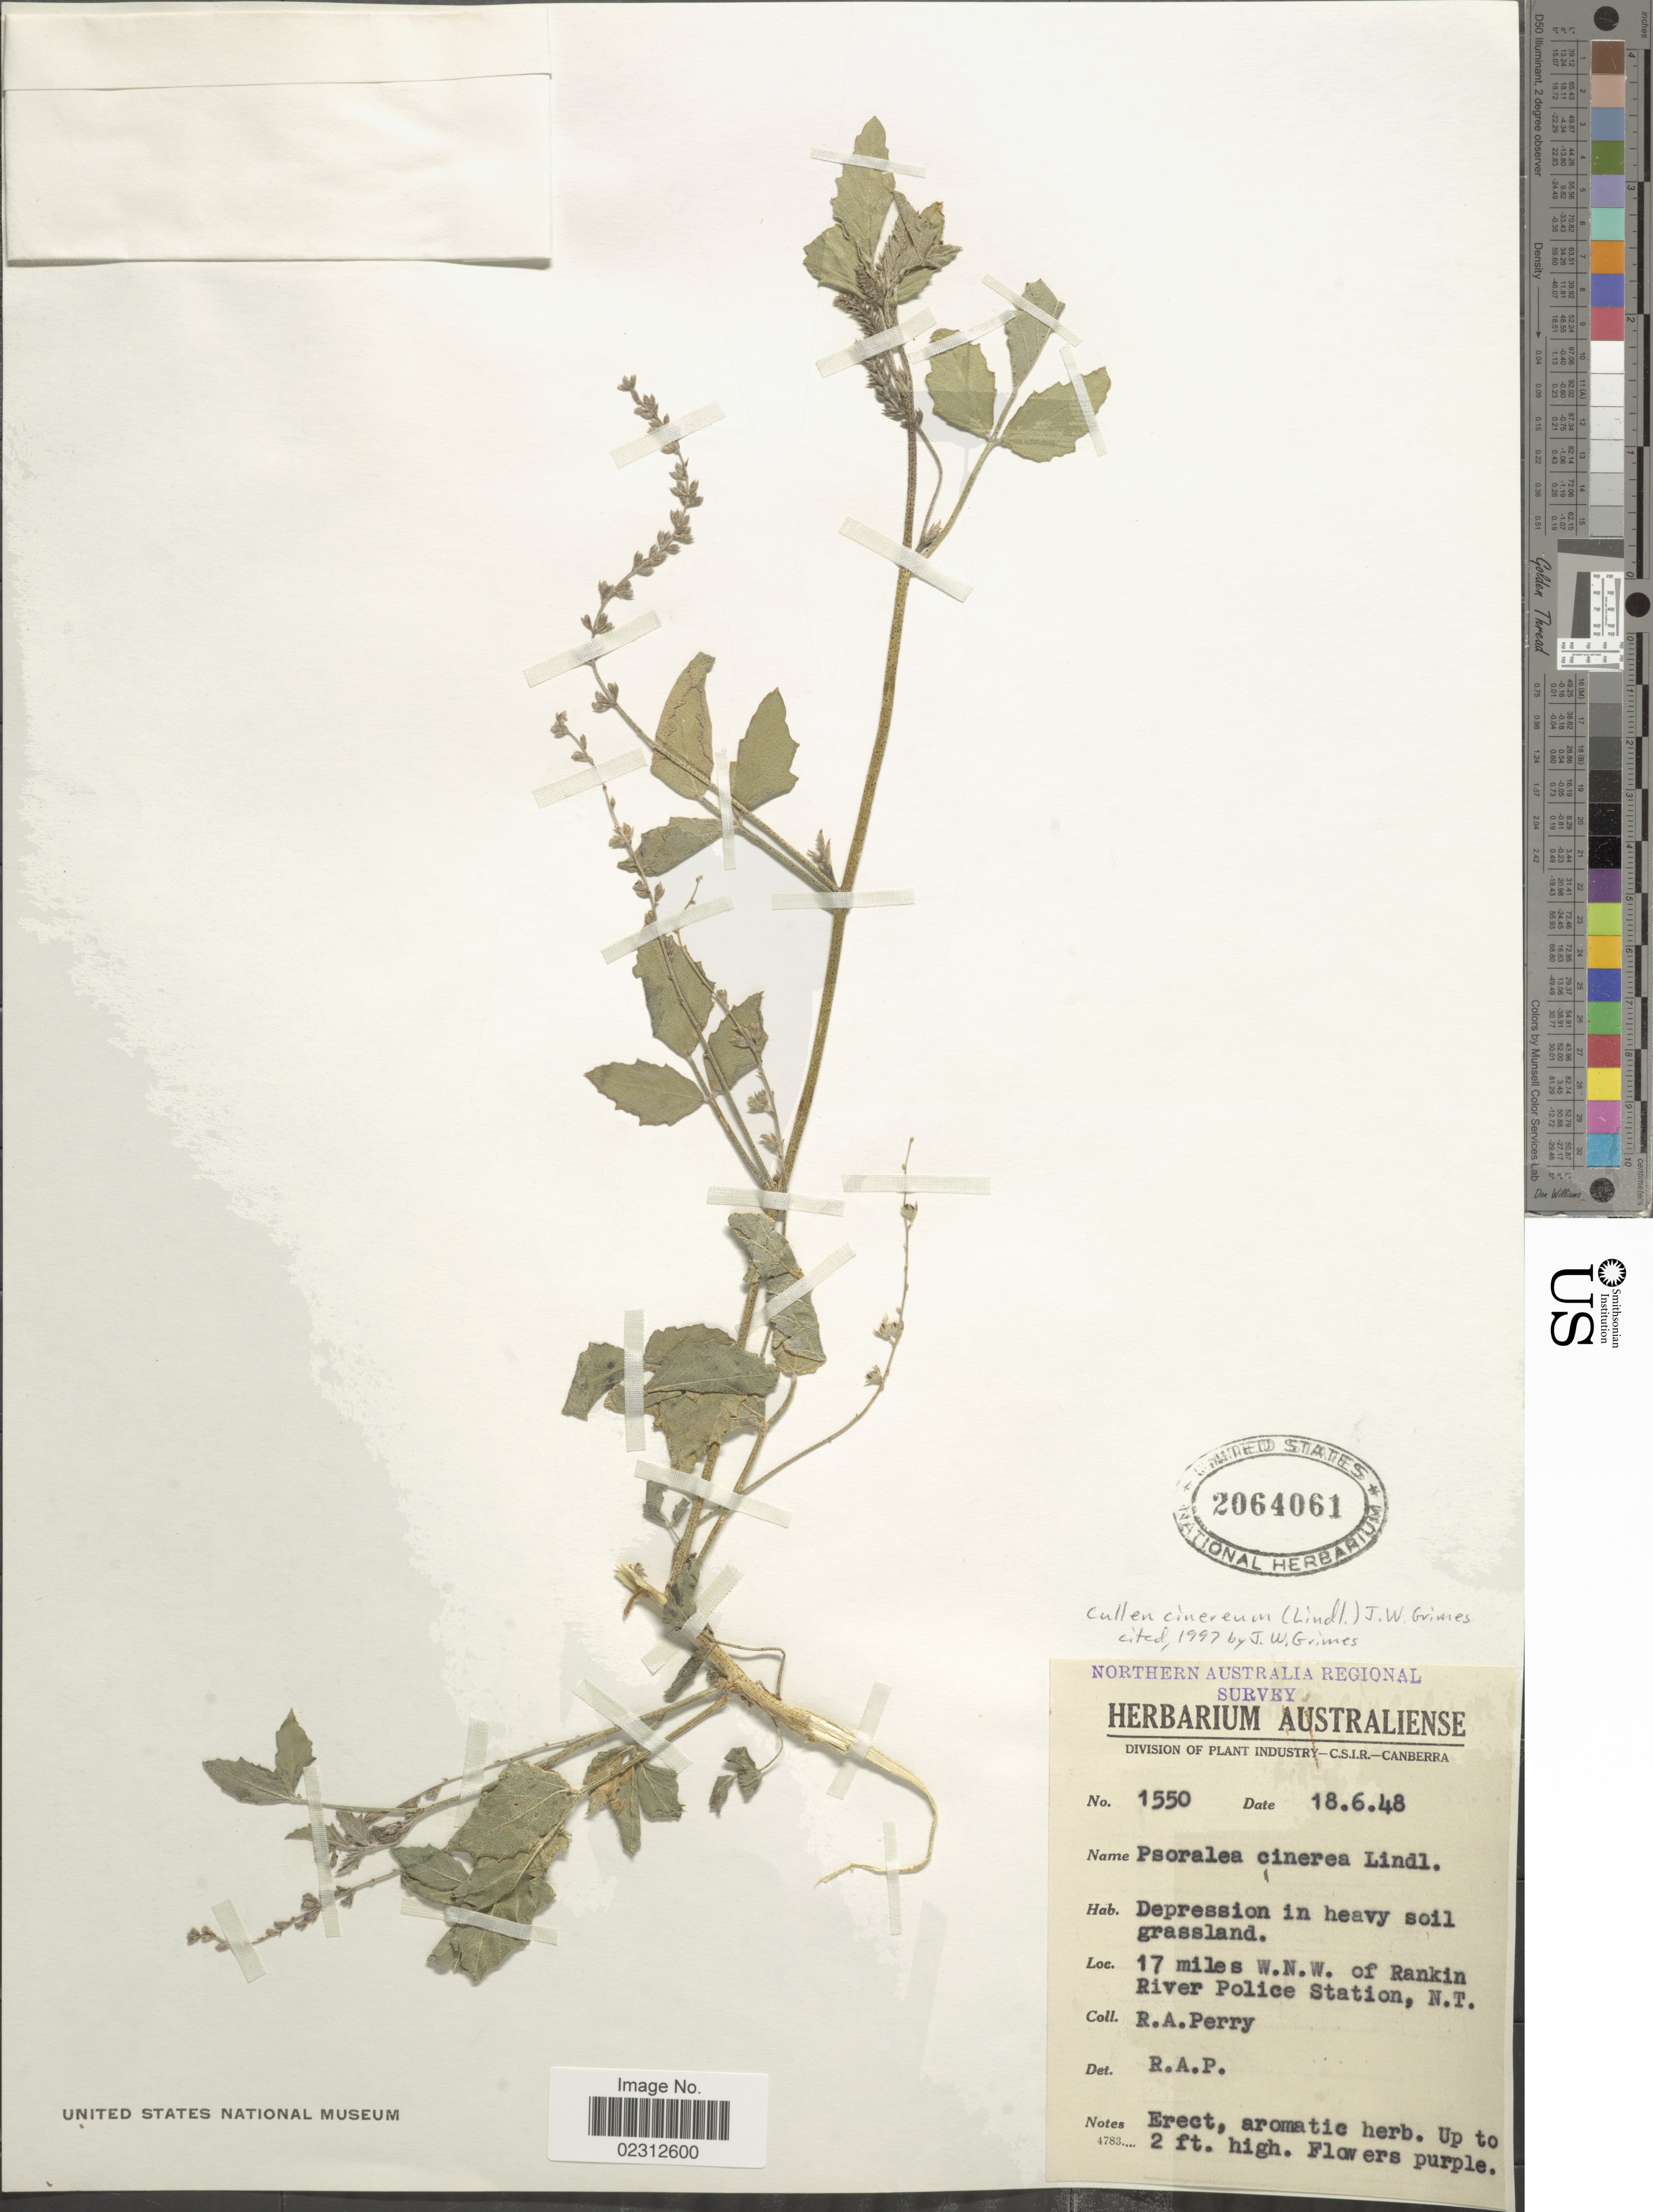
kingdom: Plantae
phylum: Tracheophyta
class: Magnoliopsida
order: Fabales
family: Fabaceae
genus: Cullen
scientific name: Cullen cinereum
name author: (Lindl.) J.W. Grimes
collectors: Perry, R. A.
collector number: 1550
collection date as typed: Transcribed d/m/y: 18/6/48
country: Australia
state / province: Northern Territory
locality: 17 miles W.N.W. of Rankin River Police Station, N.T.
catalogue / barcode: US 2064061